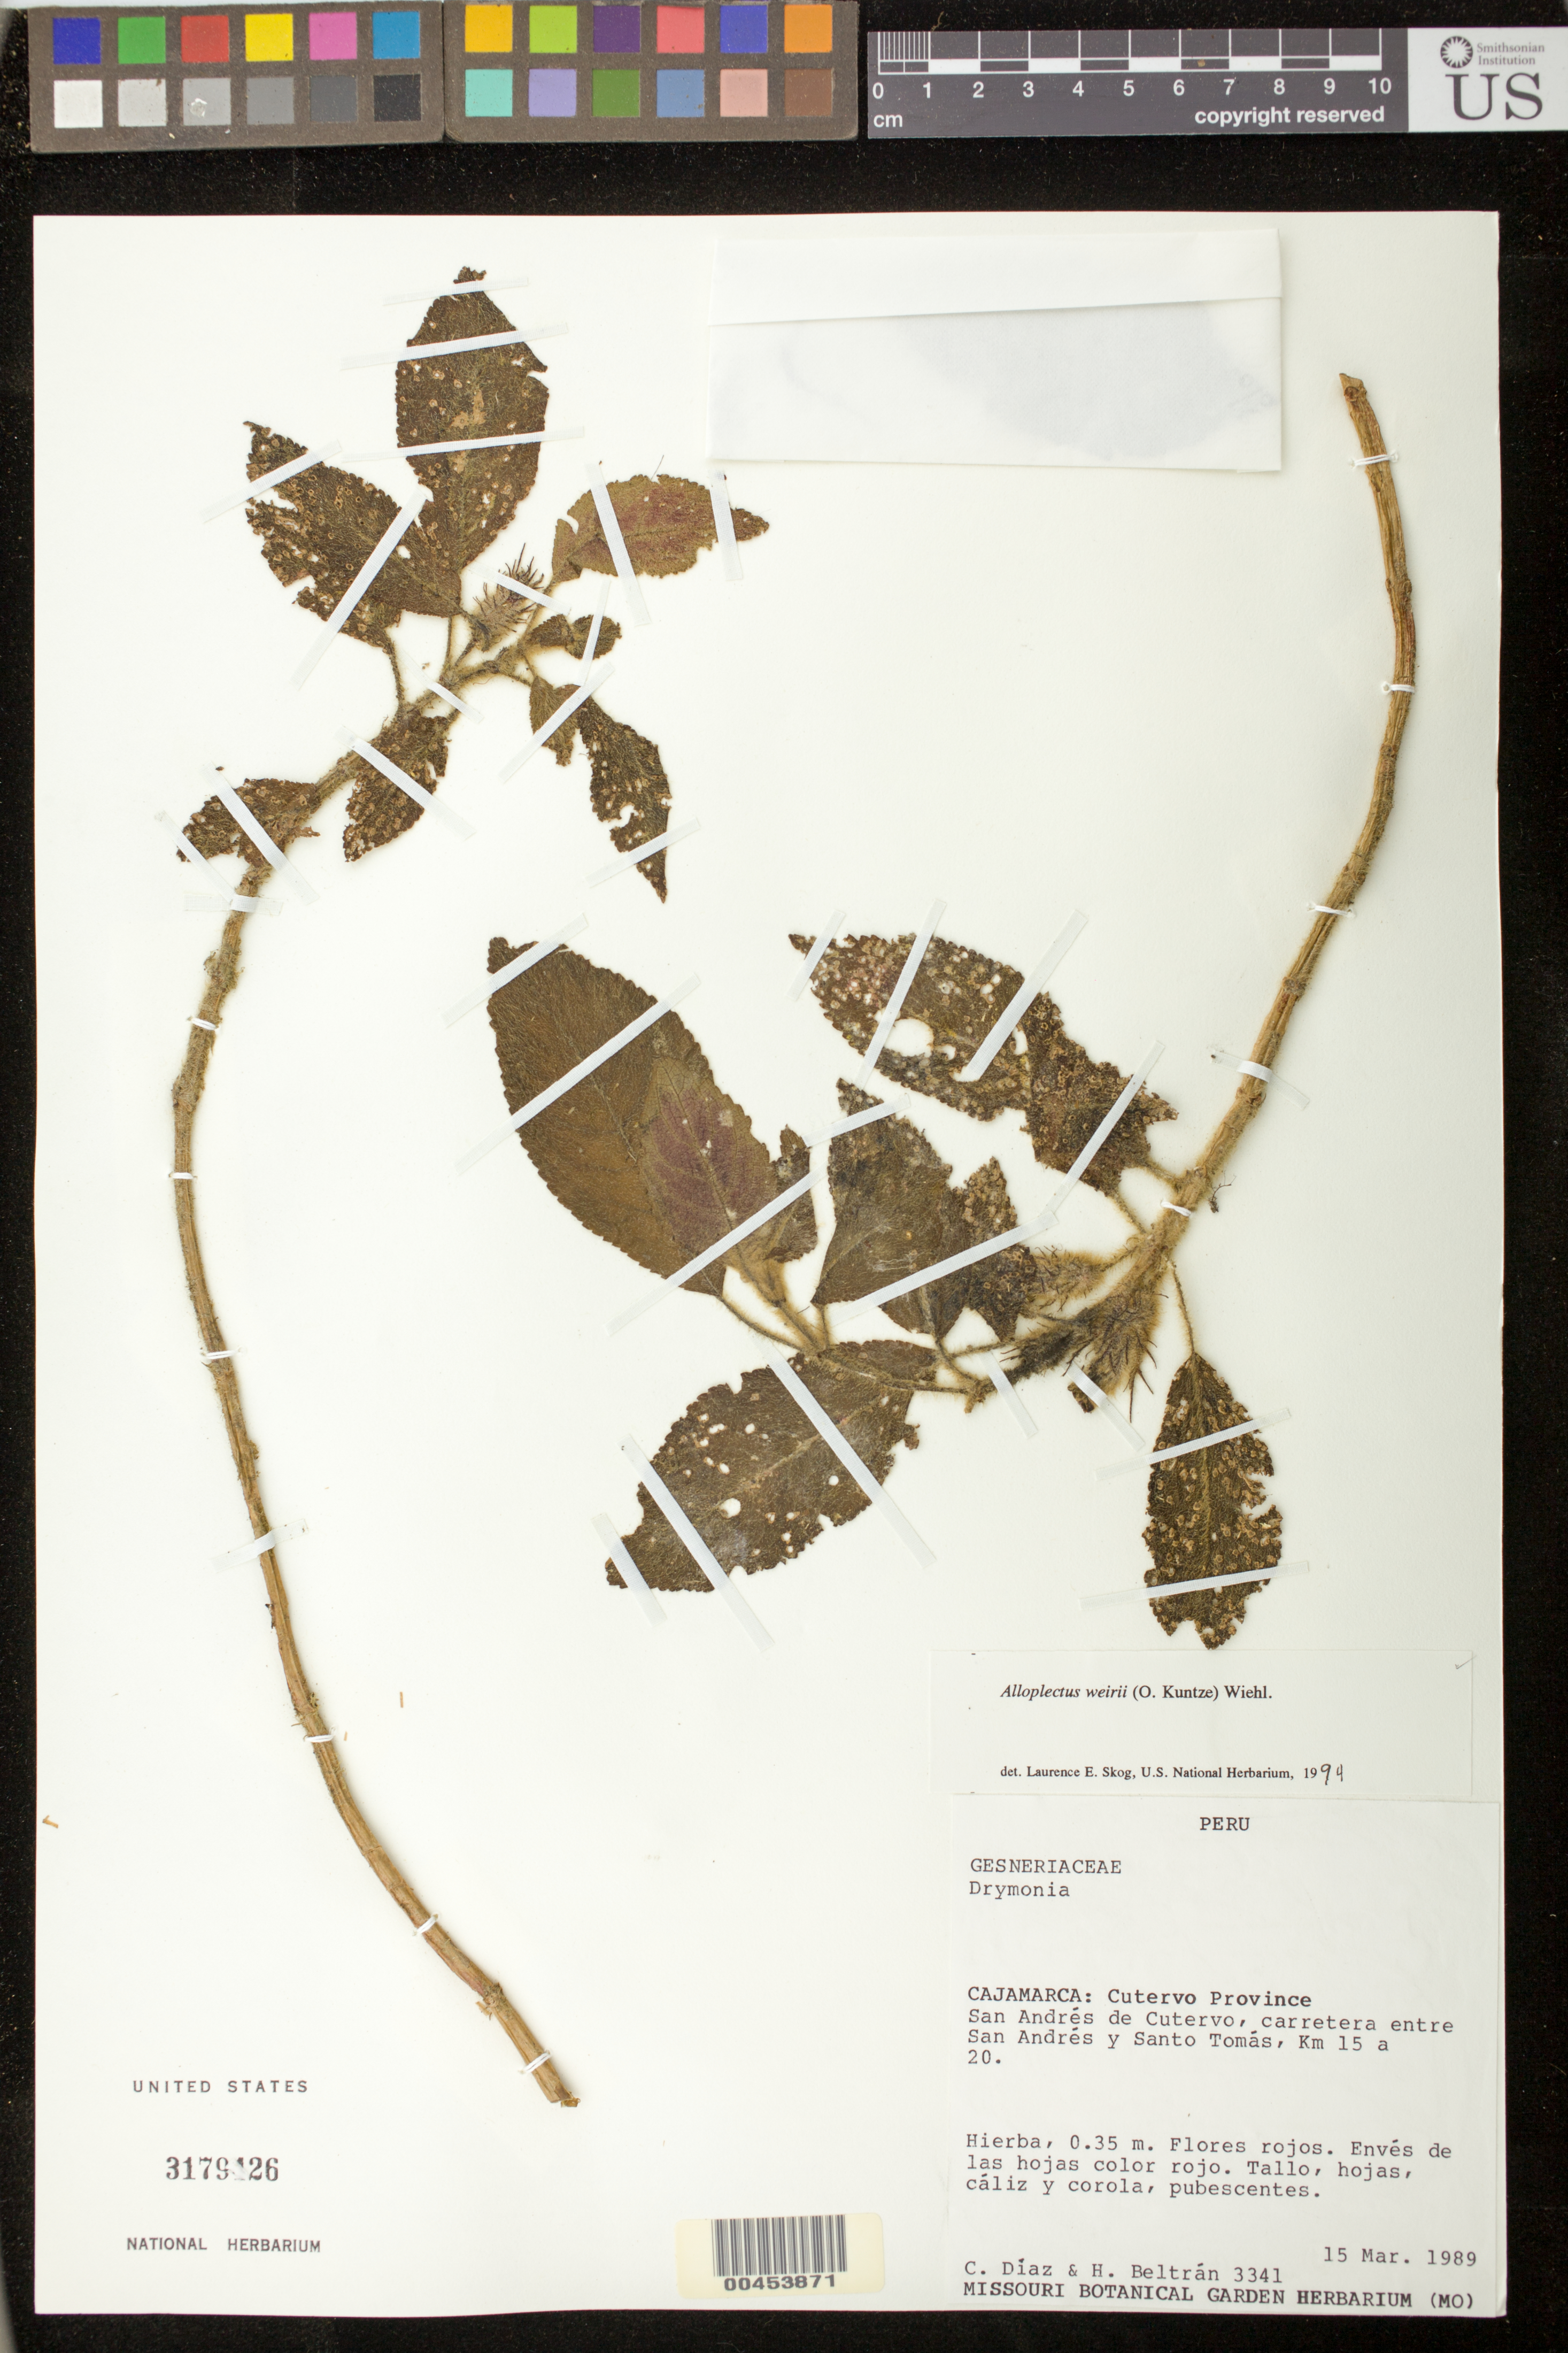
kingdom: Plantae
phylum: Tracheophyta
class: Magnoliopsida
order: Lamiales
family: Gesneriaceae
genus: Alloplectus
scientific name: Alloplectus weirii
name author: (Kuntze) Wiehler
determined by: Clark, J. L., (SEL), The Marie Selby Botanical Garden (UNITED STATES)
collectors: C. Díaz S. & H. Beltran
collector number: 3341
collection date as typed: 15 Mar 1989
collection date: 1989-03-15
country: Peru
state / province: Cajamarca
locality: Prov. Cutervo; San Andrés de Cutervo, carretera entre San Andrés y Santo Tomás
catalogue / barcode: US 3179426